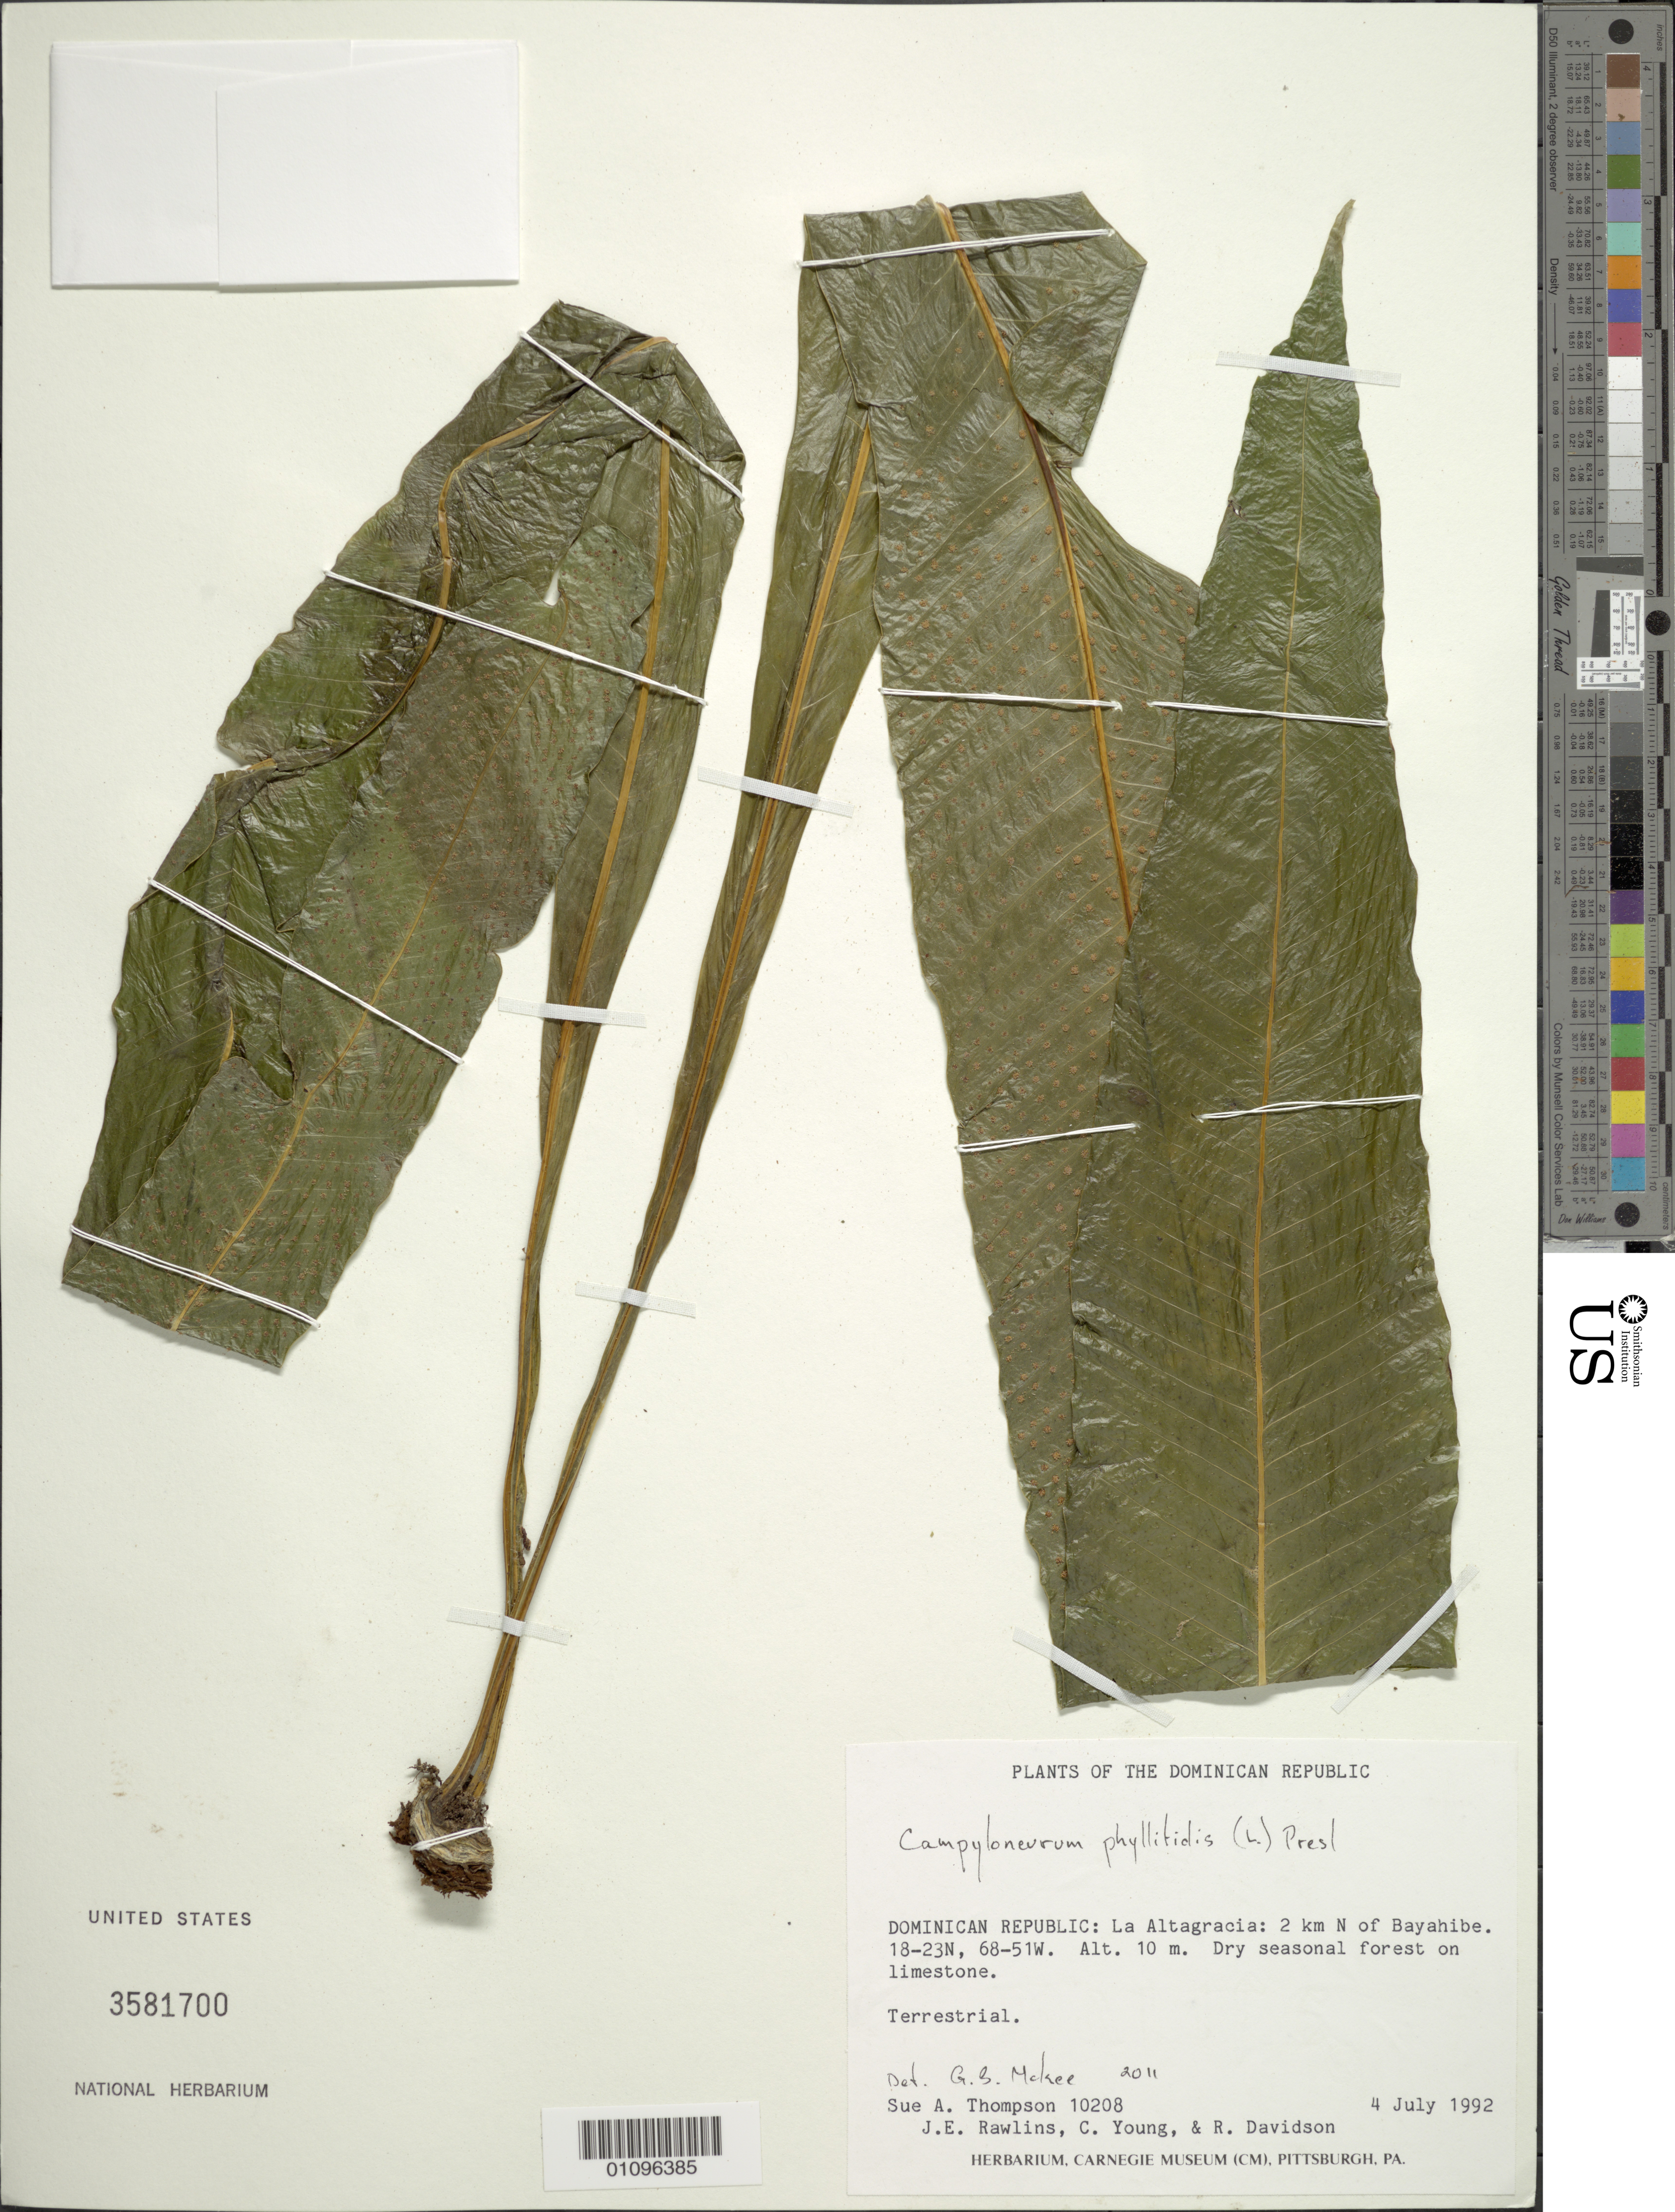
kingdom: Plantae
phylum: Tracheophyta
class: Polypodiopsida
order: Polypodiales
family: Polypodiaceae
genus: Campyloneurum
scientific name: Campyloneurum phyllitidis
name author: (L.) C. Presl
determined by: McKee, G. S., (US), NMNH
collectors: S. A. Thompson, J. Rawlins, C. Young & R. Davidson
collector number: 10208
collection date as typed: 04 Jul 1992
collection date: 1992-07-04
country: Dominican Republic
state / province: La Altagracía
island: Hispaniola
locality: Bayahibe, 2 km N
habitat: Dry seasonal forest on limestone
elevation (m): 10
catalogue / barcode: US 3581700